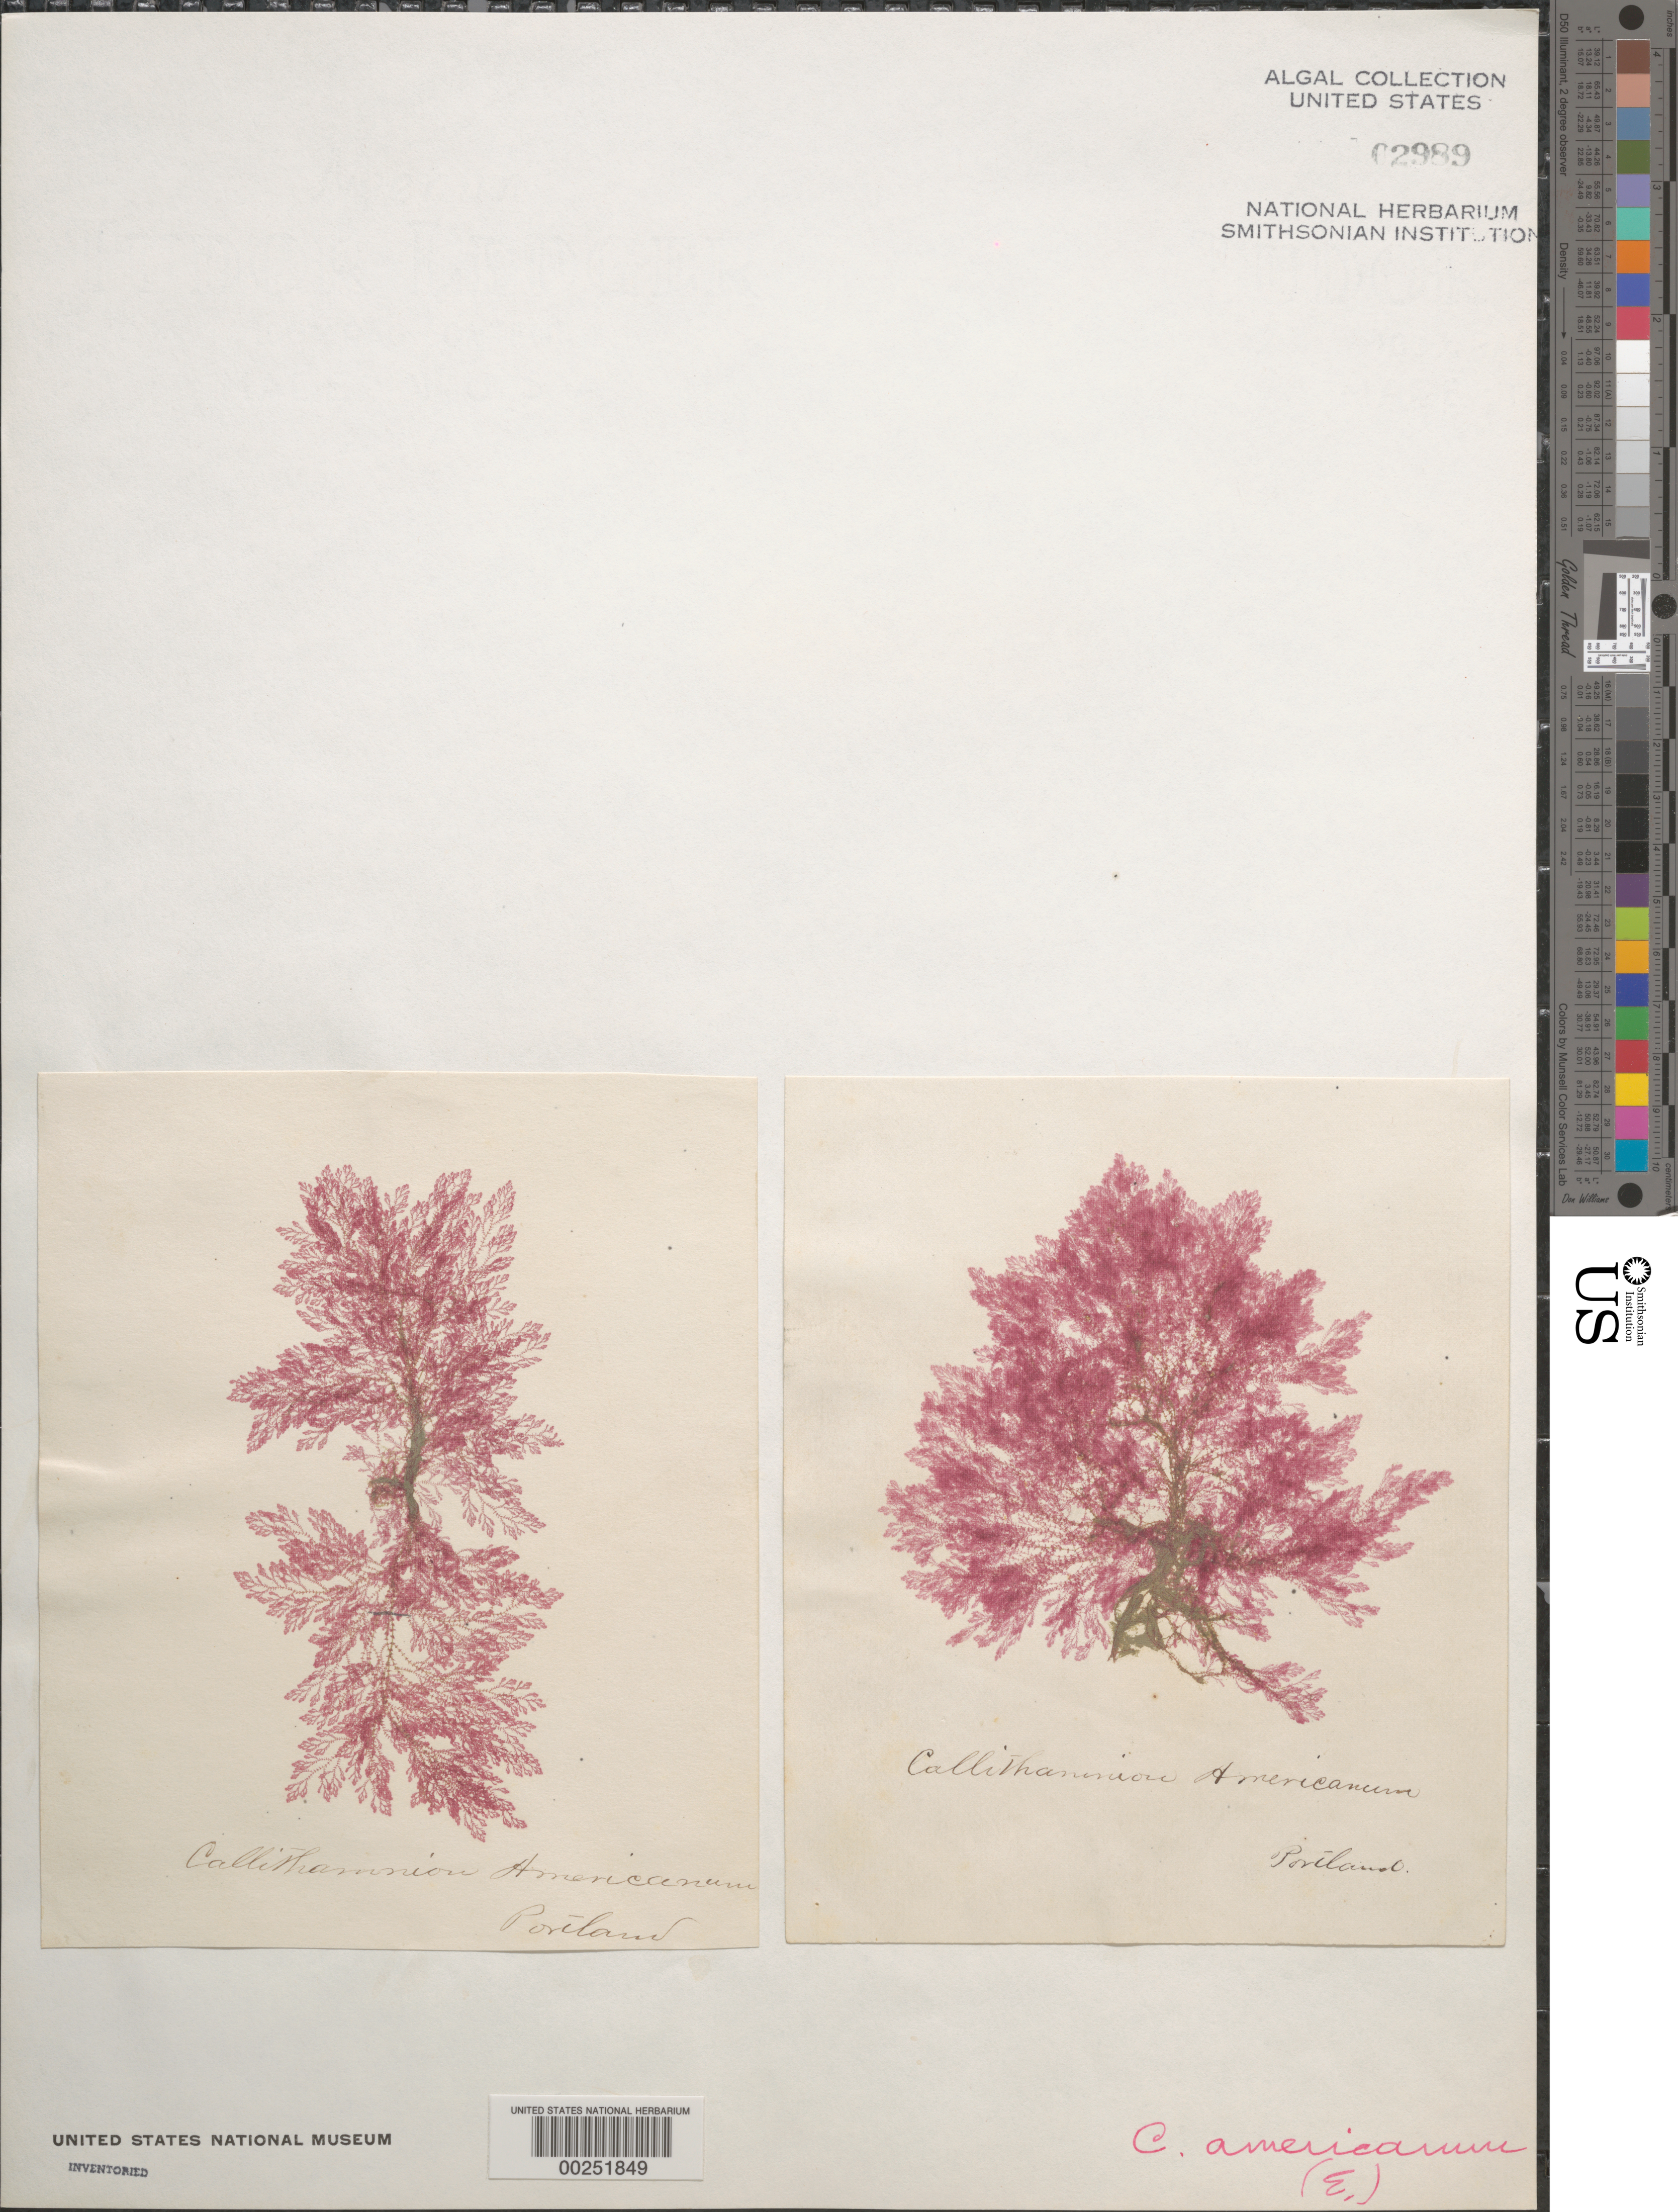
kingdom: Plantae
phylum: Rhodophyta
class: Florideophyceae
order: Ceramiales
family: Ceramiaceae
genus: Scagelia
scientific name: Scagelia americana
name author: (Harv.) A. Athanasiadis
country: United States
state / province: Maine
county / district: Cumberland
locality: Portland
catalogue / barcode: US 2989